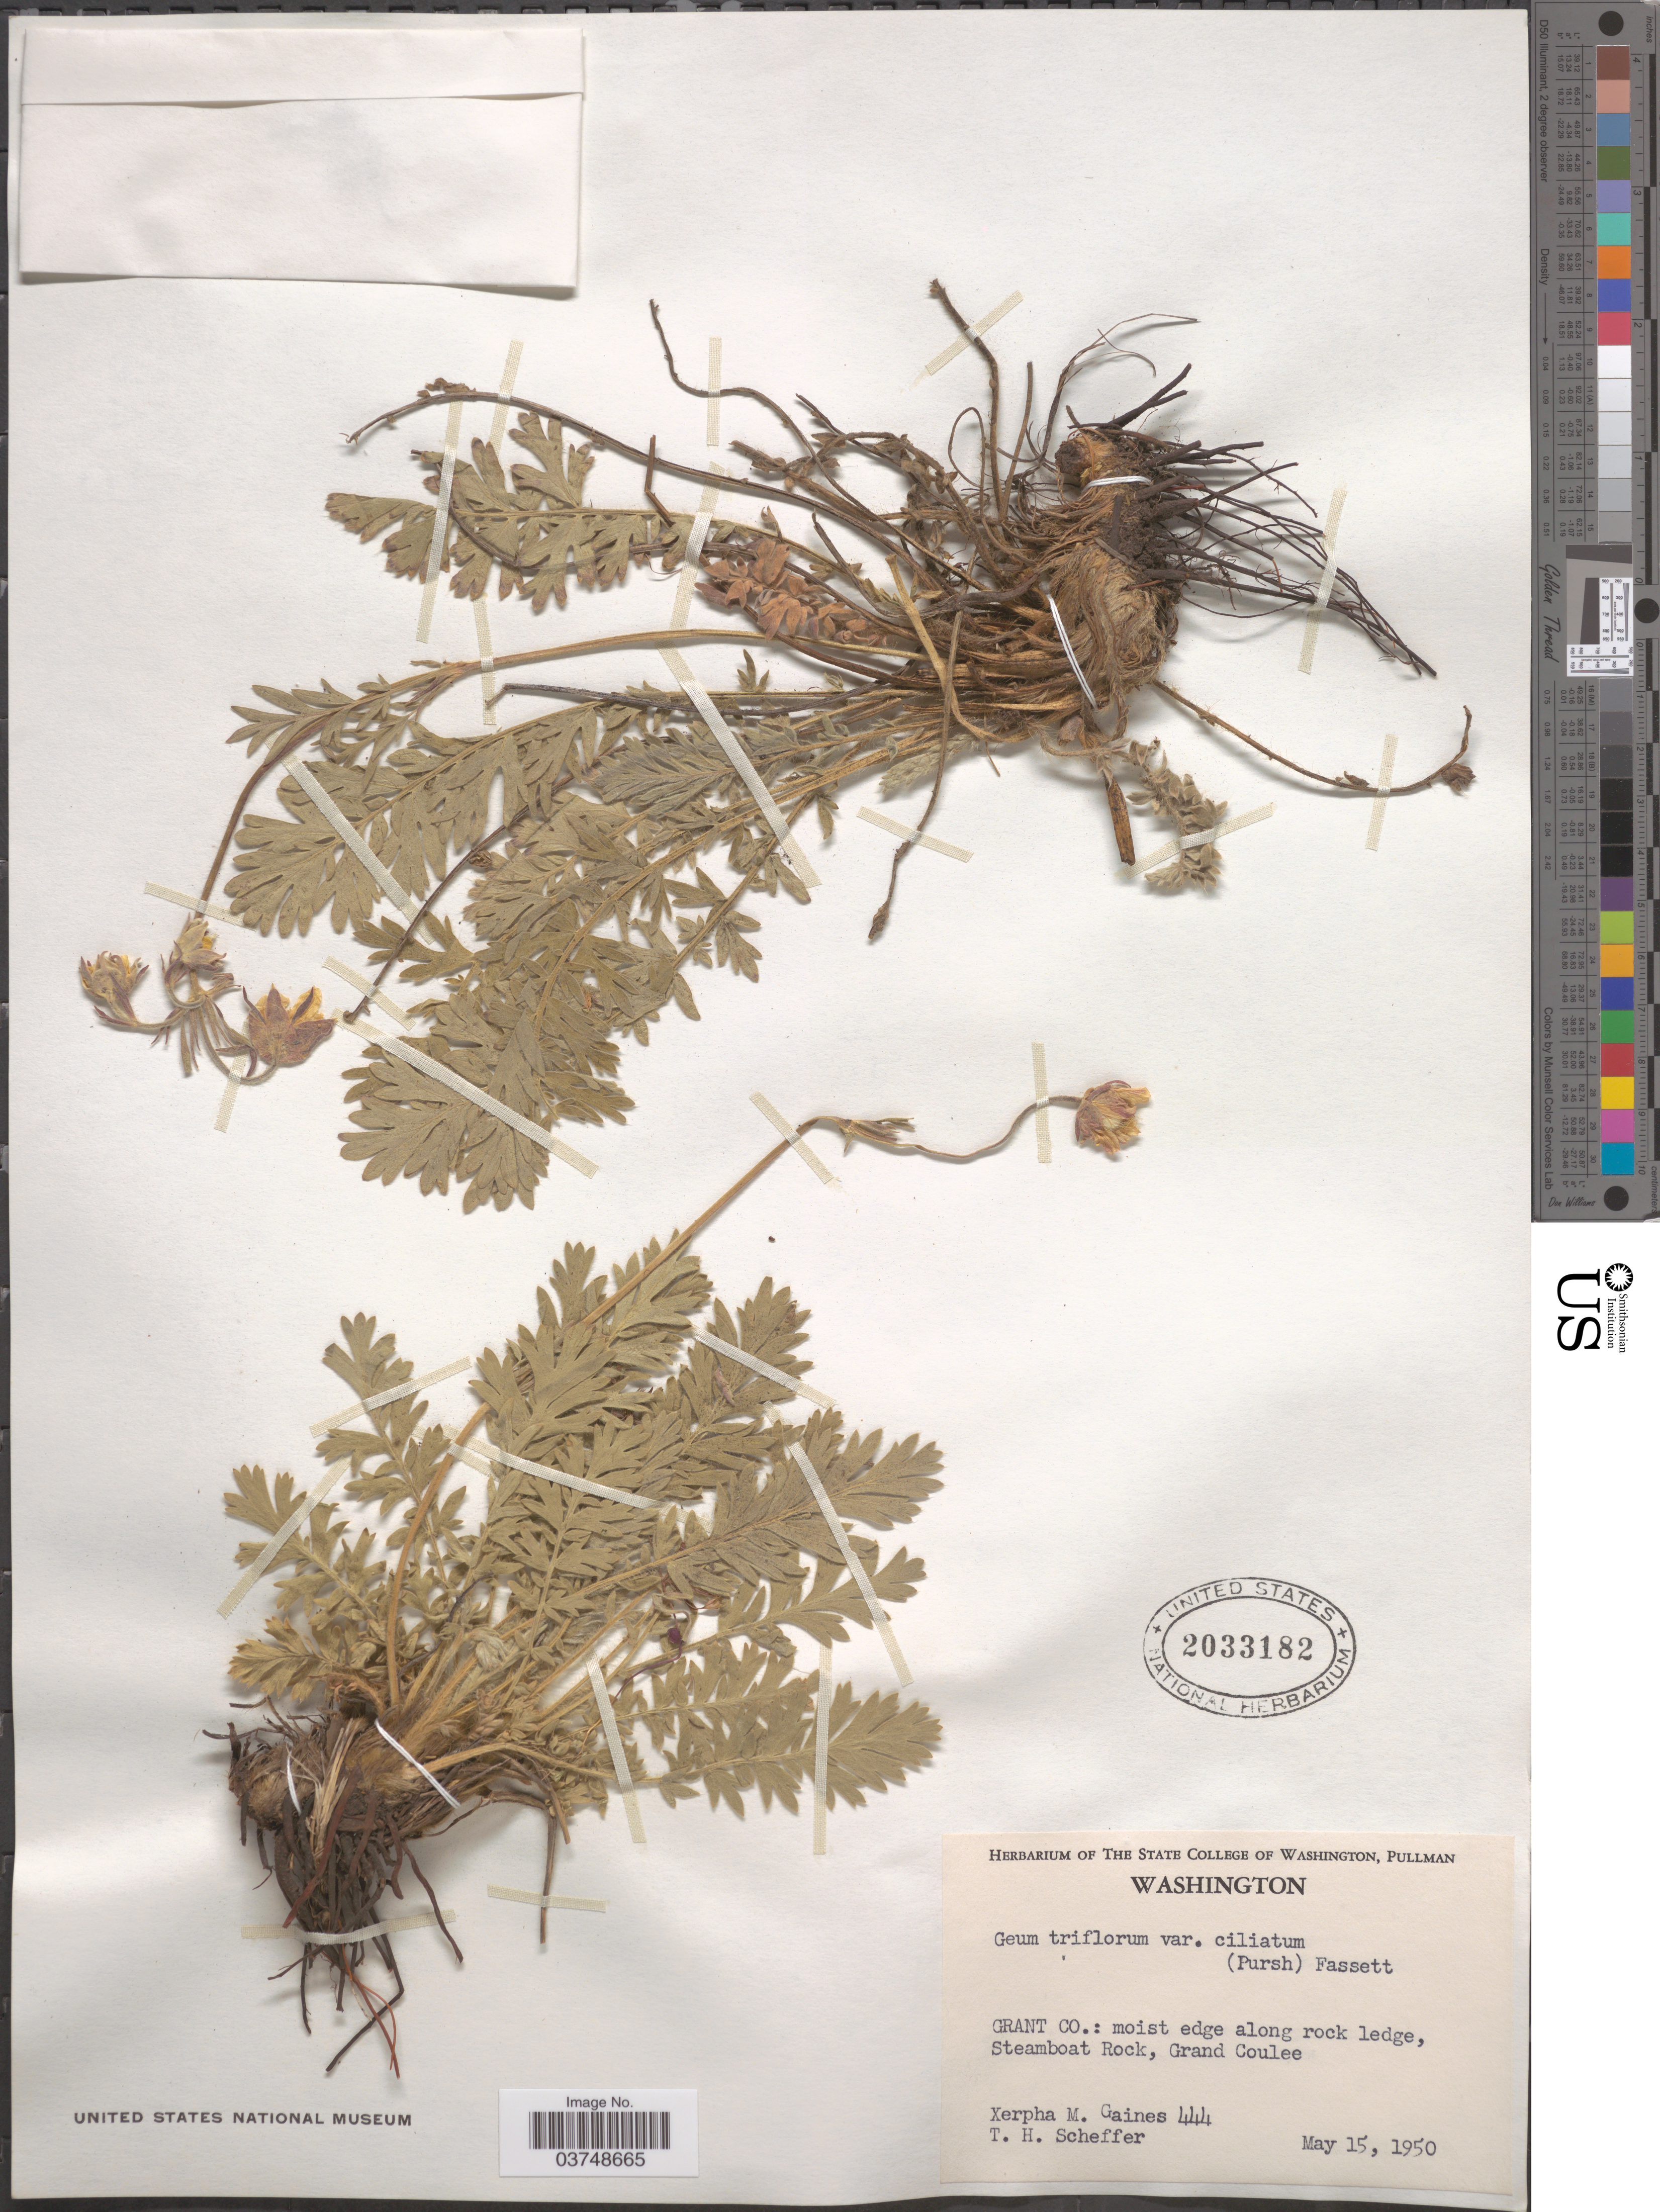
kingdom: Plantae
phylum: Tracheophyta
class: Magnoliopsida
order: Rosales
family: Rosaceae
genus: Geum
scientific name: Geum triflorum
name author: Pursh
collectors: X. Gaines & T. Scheffer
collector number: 444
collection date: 1950-05-15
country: United States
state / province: Washington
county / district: Grant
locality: Grant Co: moist edge along rock ledge. Steamboat Rock, Grand Coulee.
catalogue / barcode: US 2033182